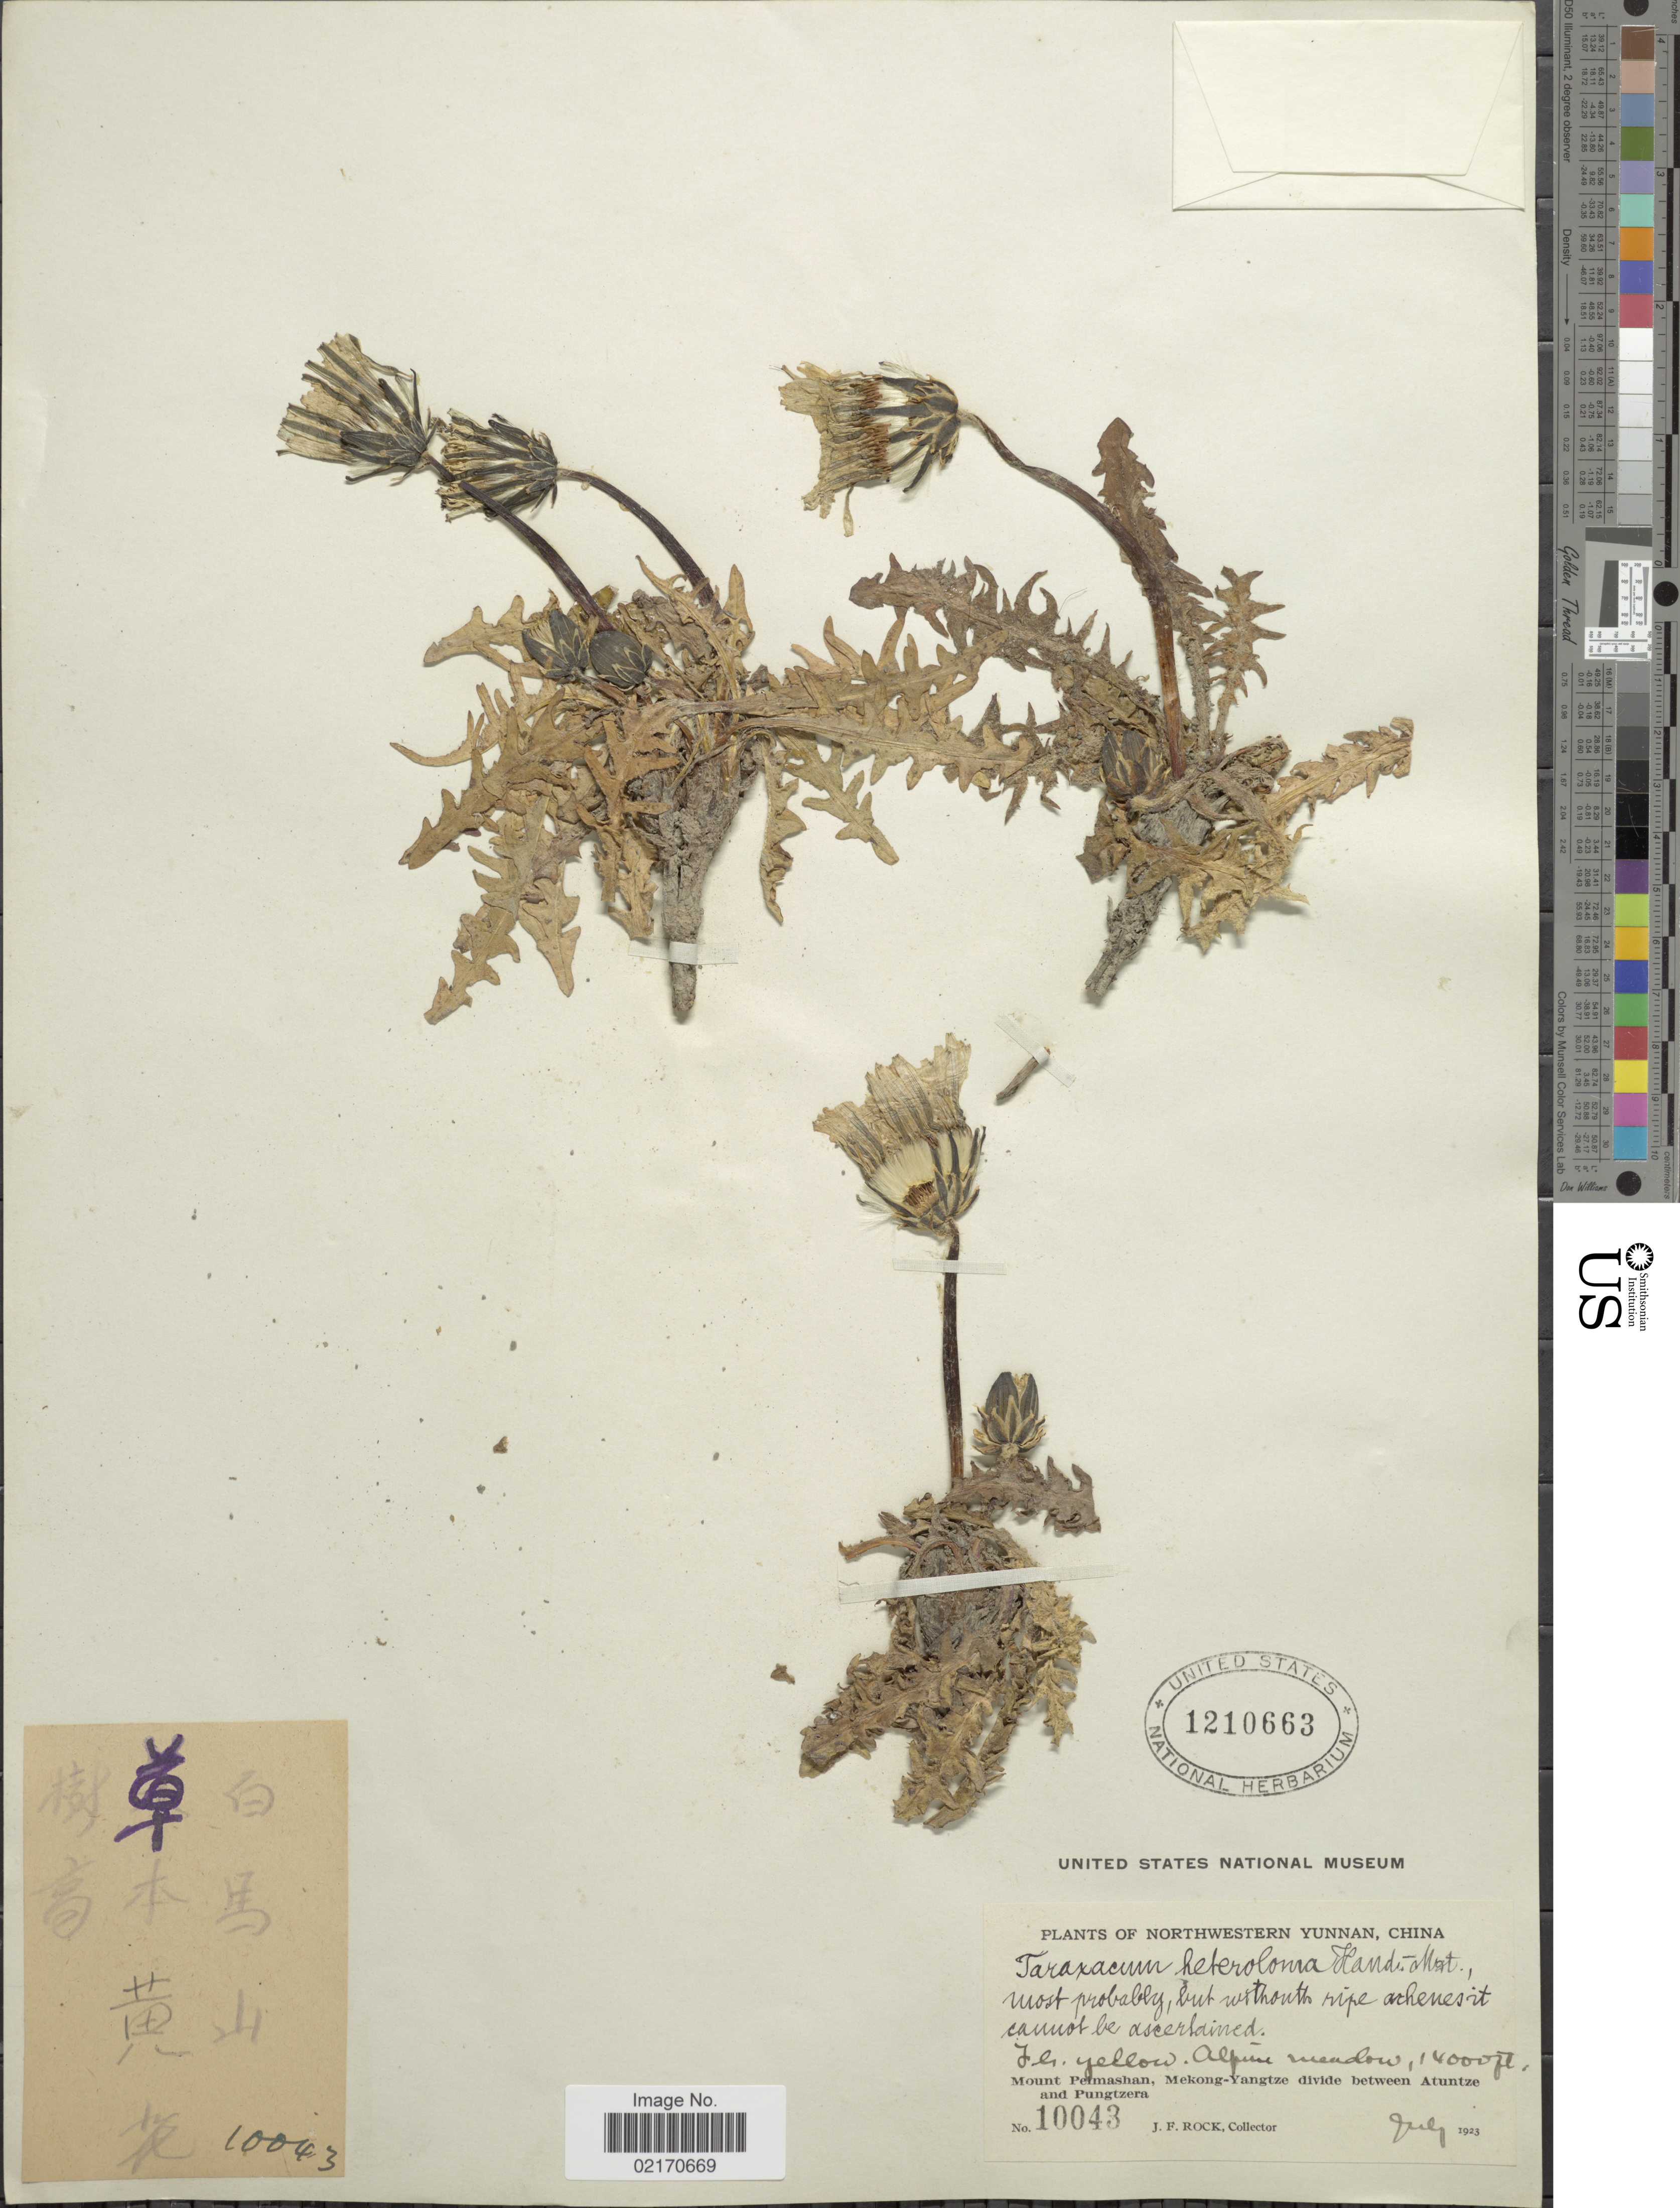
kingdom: Plantae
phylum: Tracheophyta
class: Magnoliopsida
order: Asterales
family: Asteraceae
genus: Taraxacum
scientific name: Taraxacum heteroloma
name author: Hand.-Mazz.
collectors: J. Rock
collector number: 10043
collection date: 1923-07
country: China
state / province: Yunnan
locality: Northwestern Yunnan, Mount Permashan, Mekong-Yangtze divide between Atuntze and Pungtzera.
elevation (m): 4267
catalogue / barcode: US 1210663